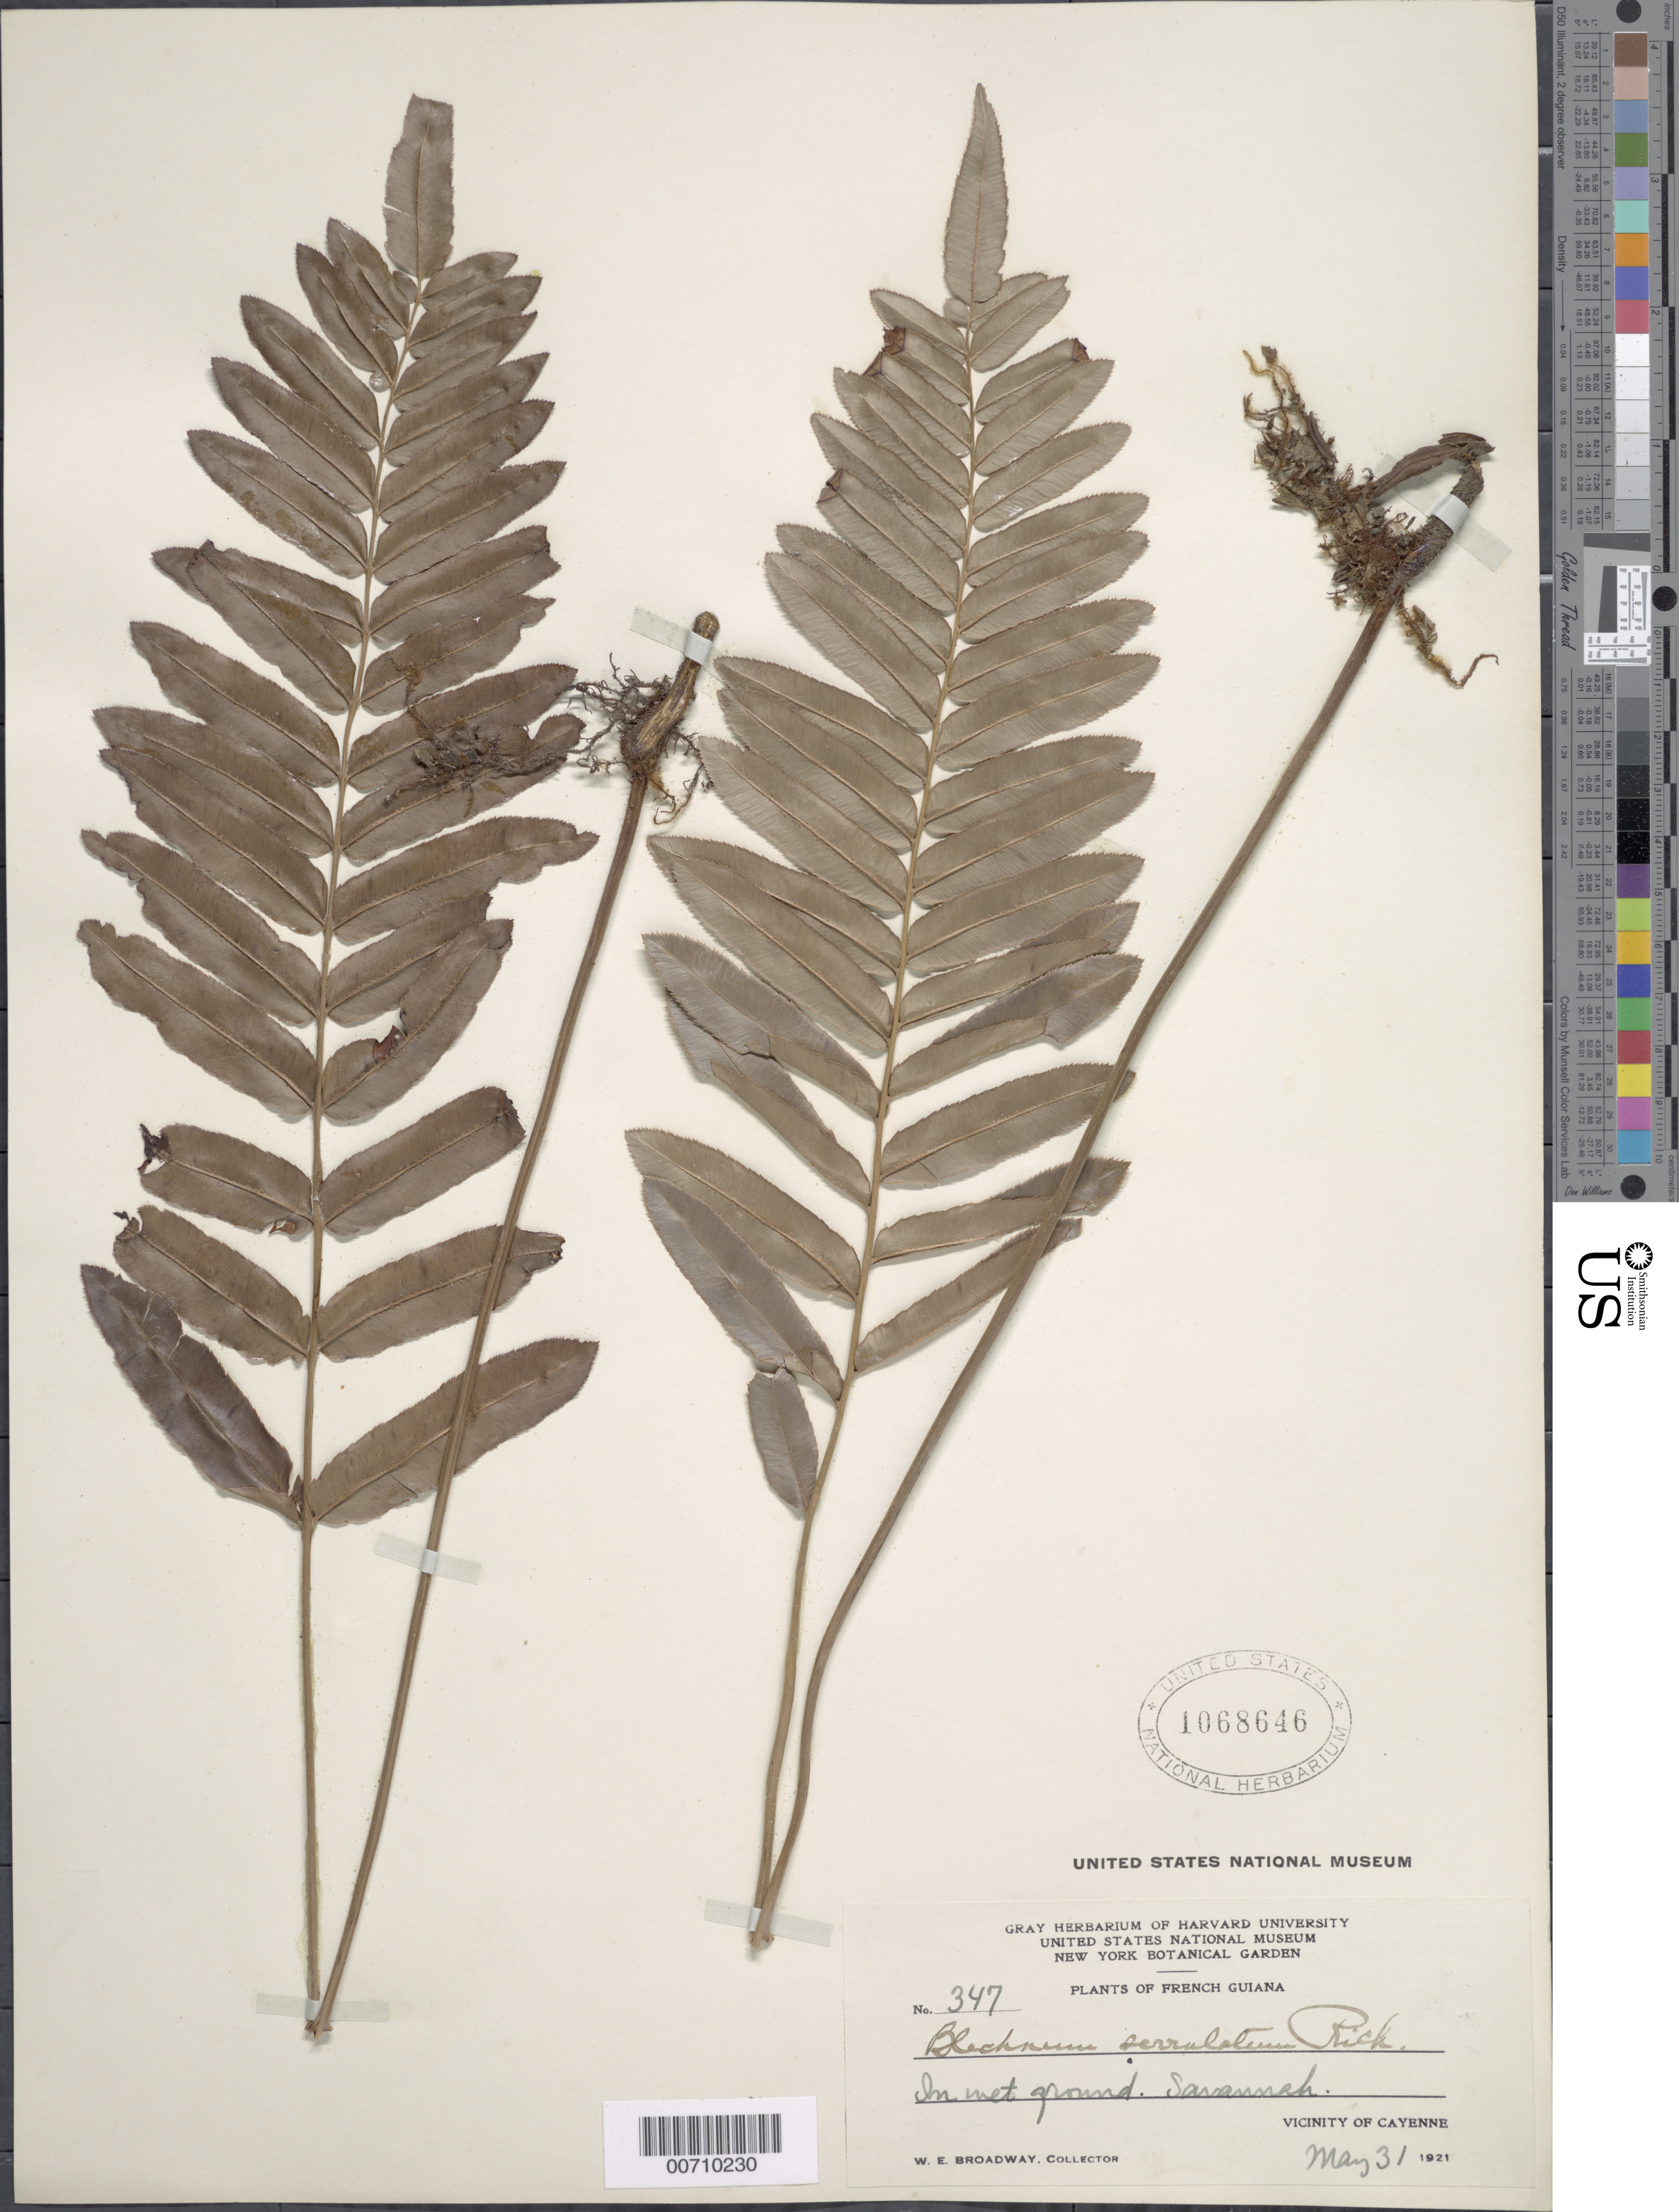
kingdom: Plantae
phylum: Tracheophyta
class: Polypodiopsida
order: Polypodiales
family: Blechnaceae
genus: Telmatoblechnum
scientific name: Telmatoblechnum serrulatum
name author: (Rich.) Perrie et al.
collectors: W. E. Broadway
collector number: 347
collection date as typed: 31-May-21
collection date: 1921-05-31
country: French Guiana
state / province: Cayenne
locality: Cayenne, vic.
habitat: In wet ground, savanna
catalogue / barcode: US 1068646